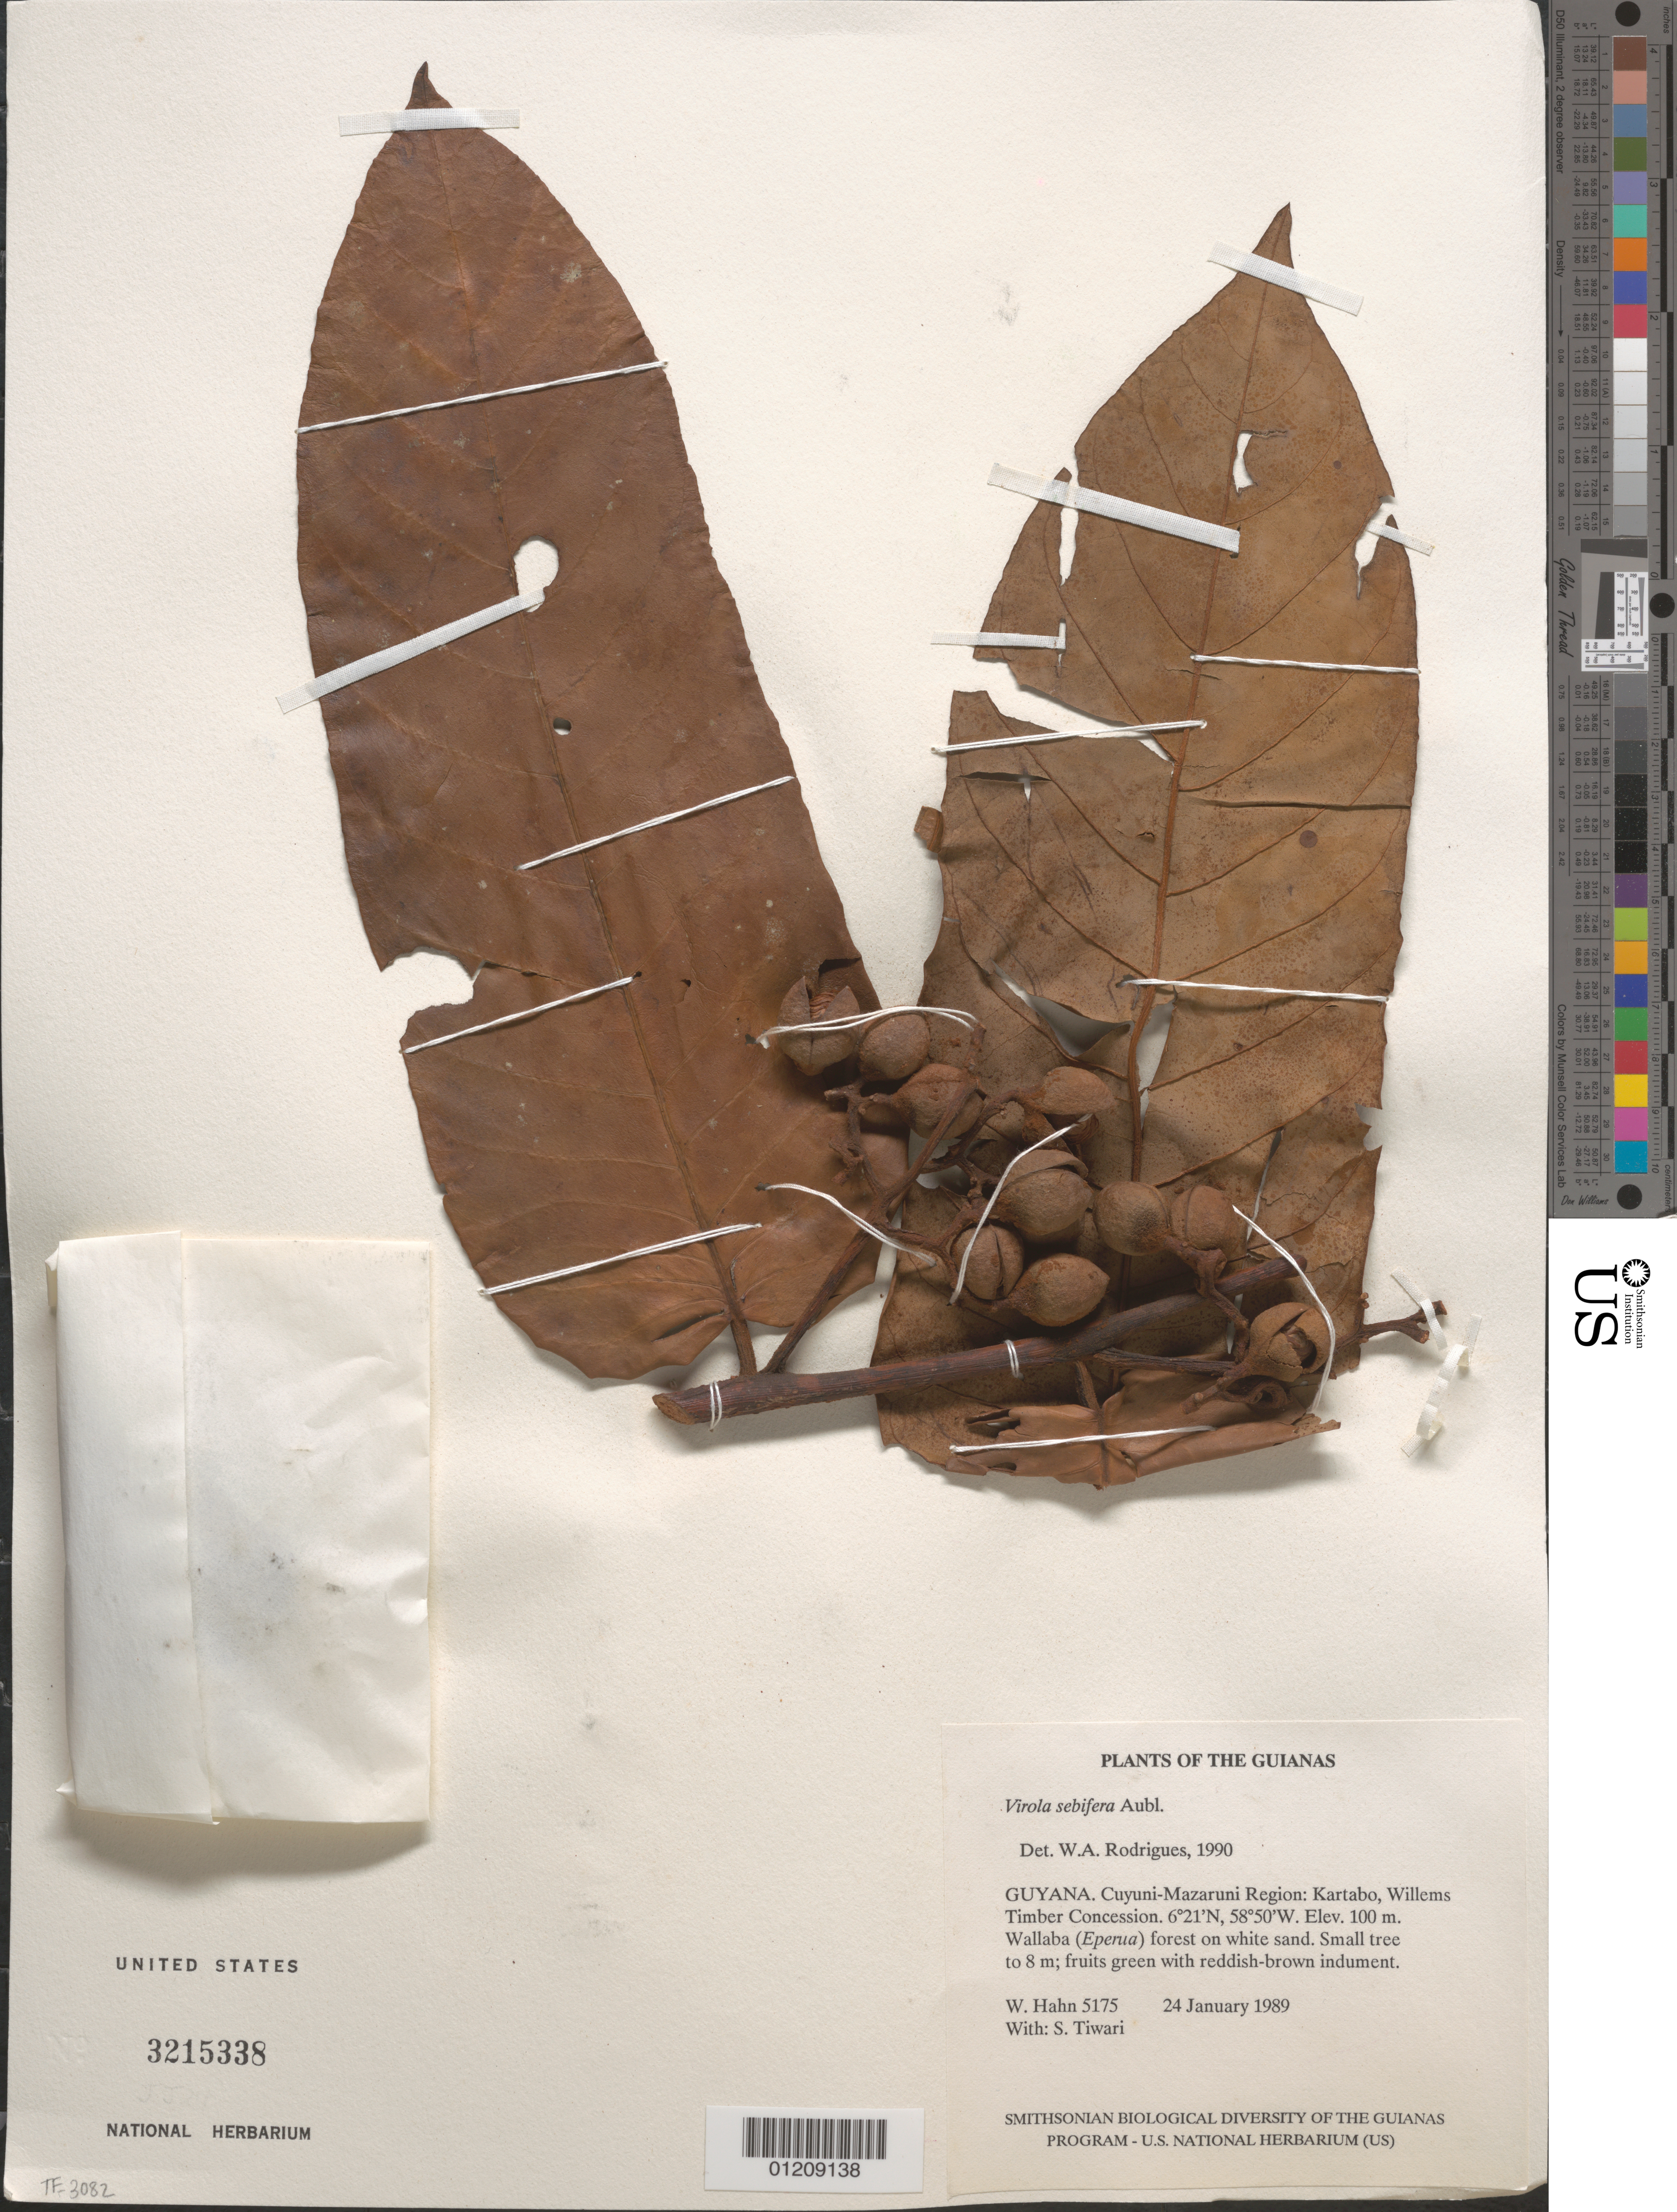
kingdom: Plantae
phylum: Tracheophyta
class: Magnoliopsida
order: Magnoliales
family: Myristicaceae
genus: Virola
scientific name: Virola sebifera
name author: Aubl.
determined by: Rodrigues, W. A.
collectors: W. Hahn & S. Tiwari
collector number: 5175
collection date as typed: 24 January 1989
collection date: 1989-01-24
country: Guyana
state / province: Cuyuni-Mazaruni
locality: Kartabo, Willems Timber concession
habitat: Wallaba (Eperua) forest on white sand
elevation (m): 100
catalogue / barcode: US 3215338